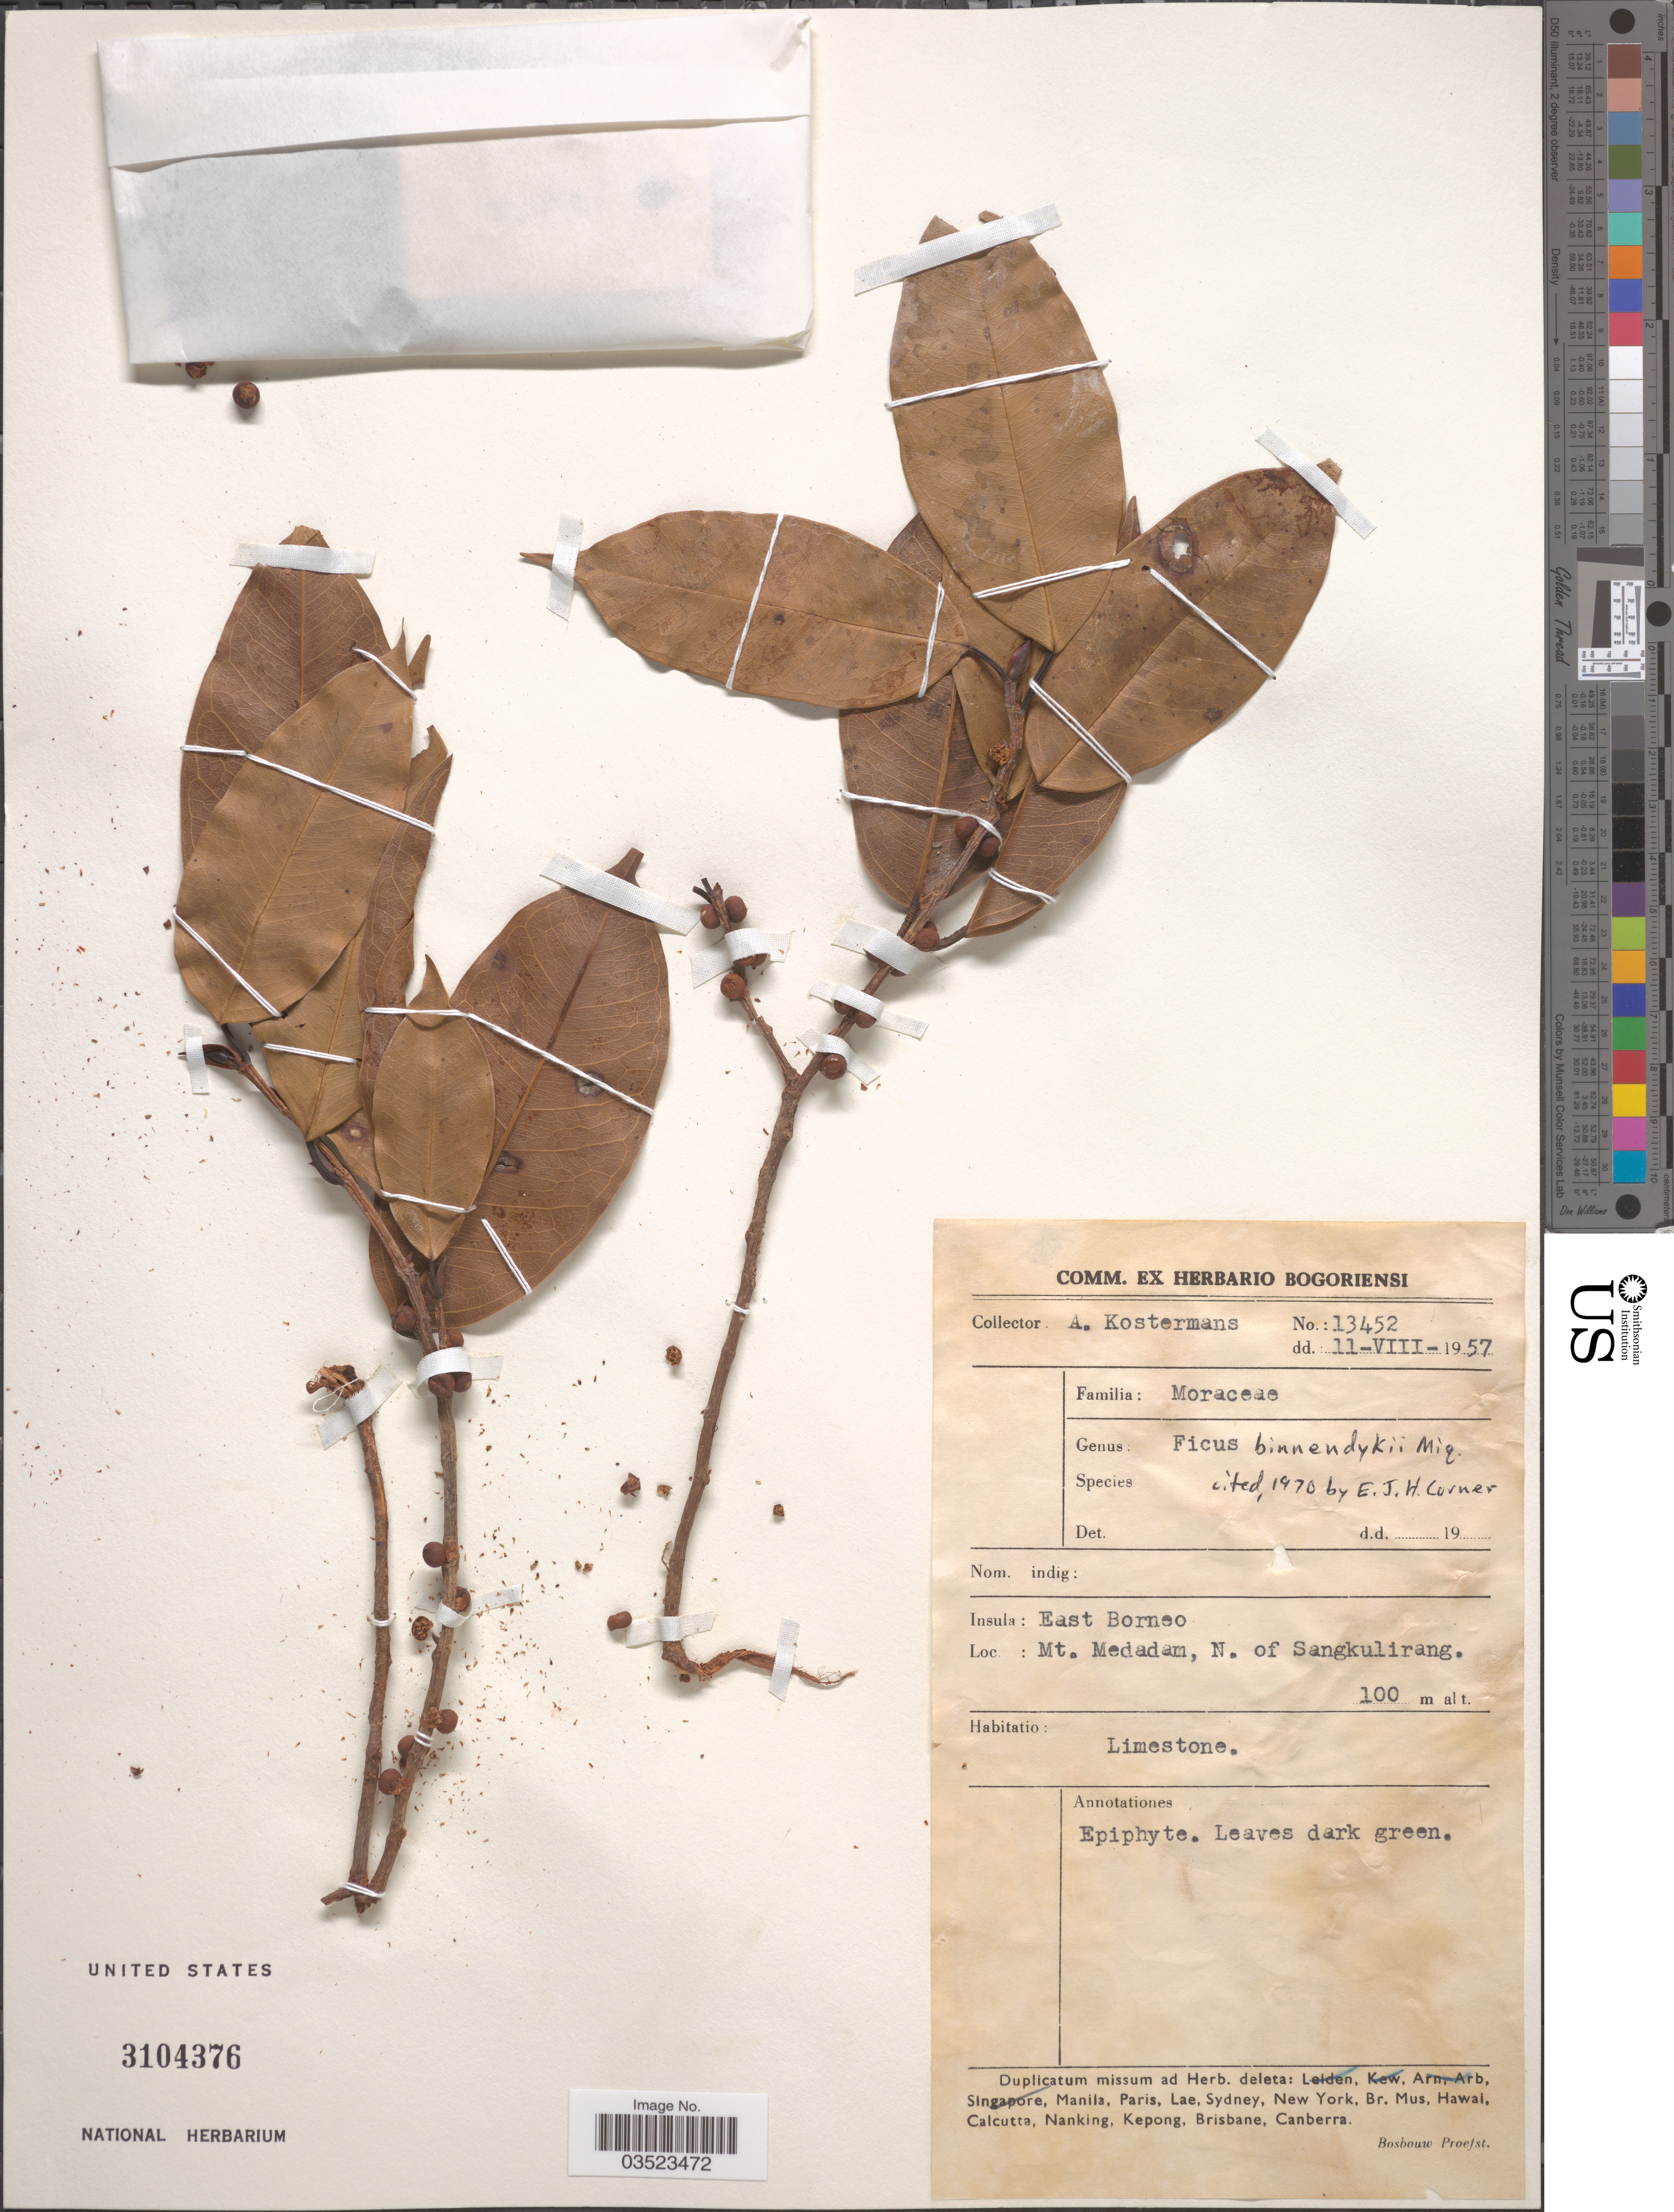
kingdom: Plantae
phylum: Tracheophyta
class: Magnoliopsida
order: Rosales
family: Moraceae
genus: Ficus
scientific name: Ficus binnendijkii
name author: Miq.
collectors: A. J. G. Kostermans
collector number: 13452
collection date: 1957-08-11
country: Indonesia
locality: Insula: East Borneo. Mt. Medadam, N. of Sangkulirang.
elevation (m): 100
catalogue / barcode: US 3104376